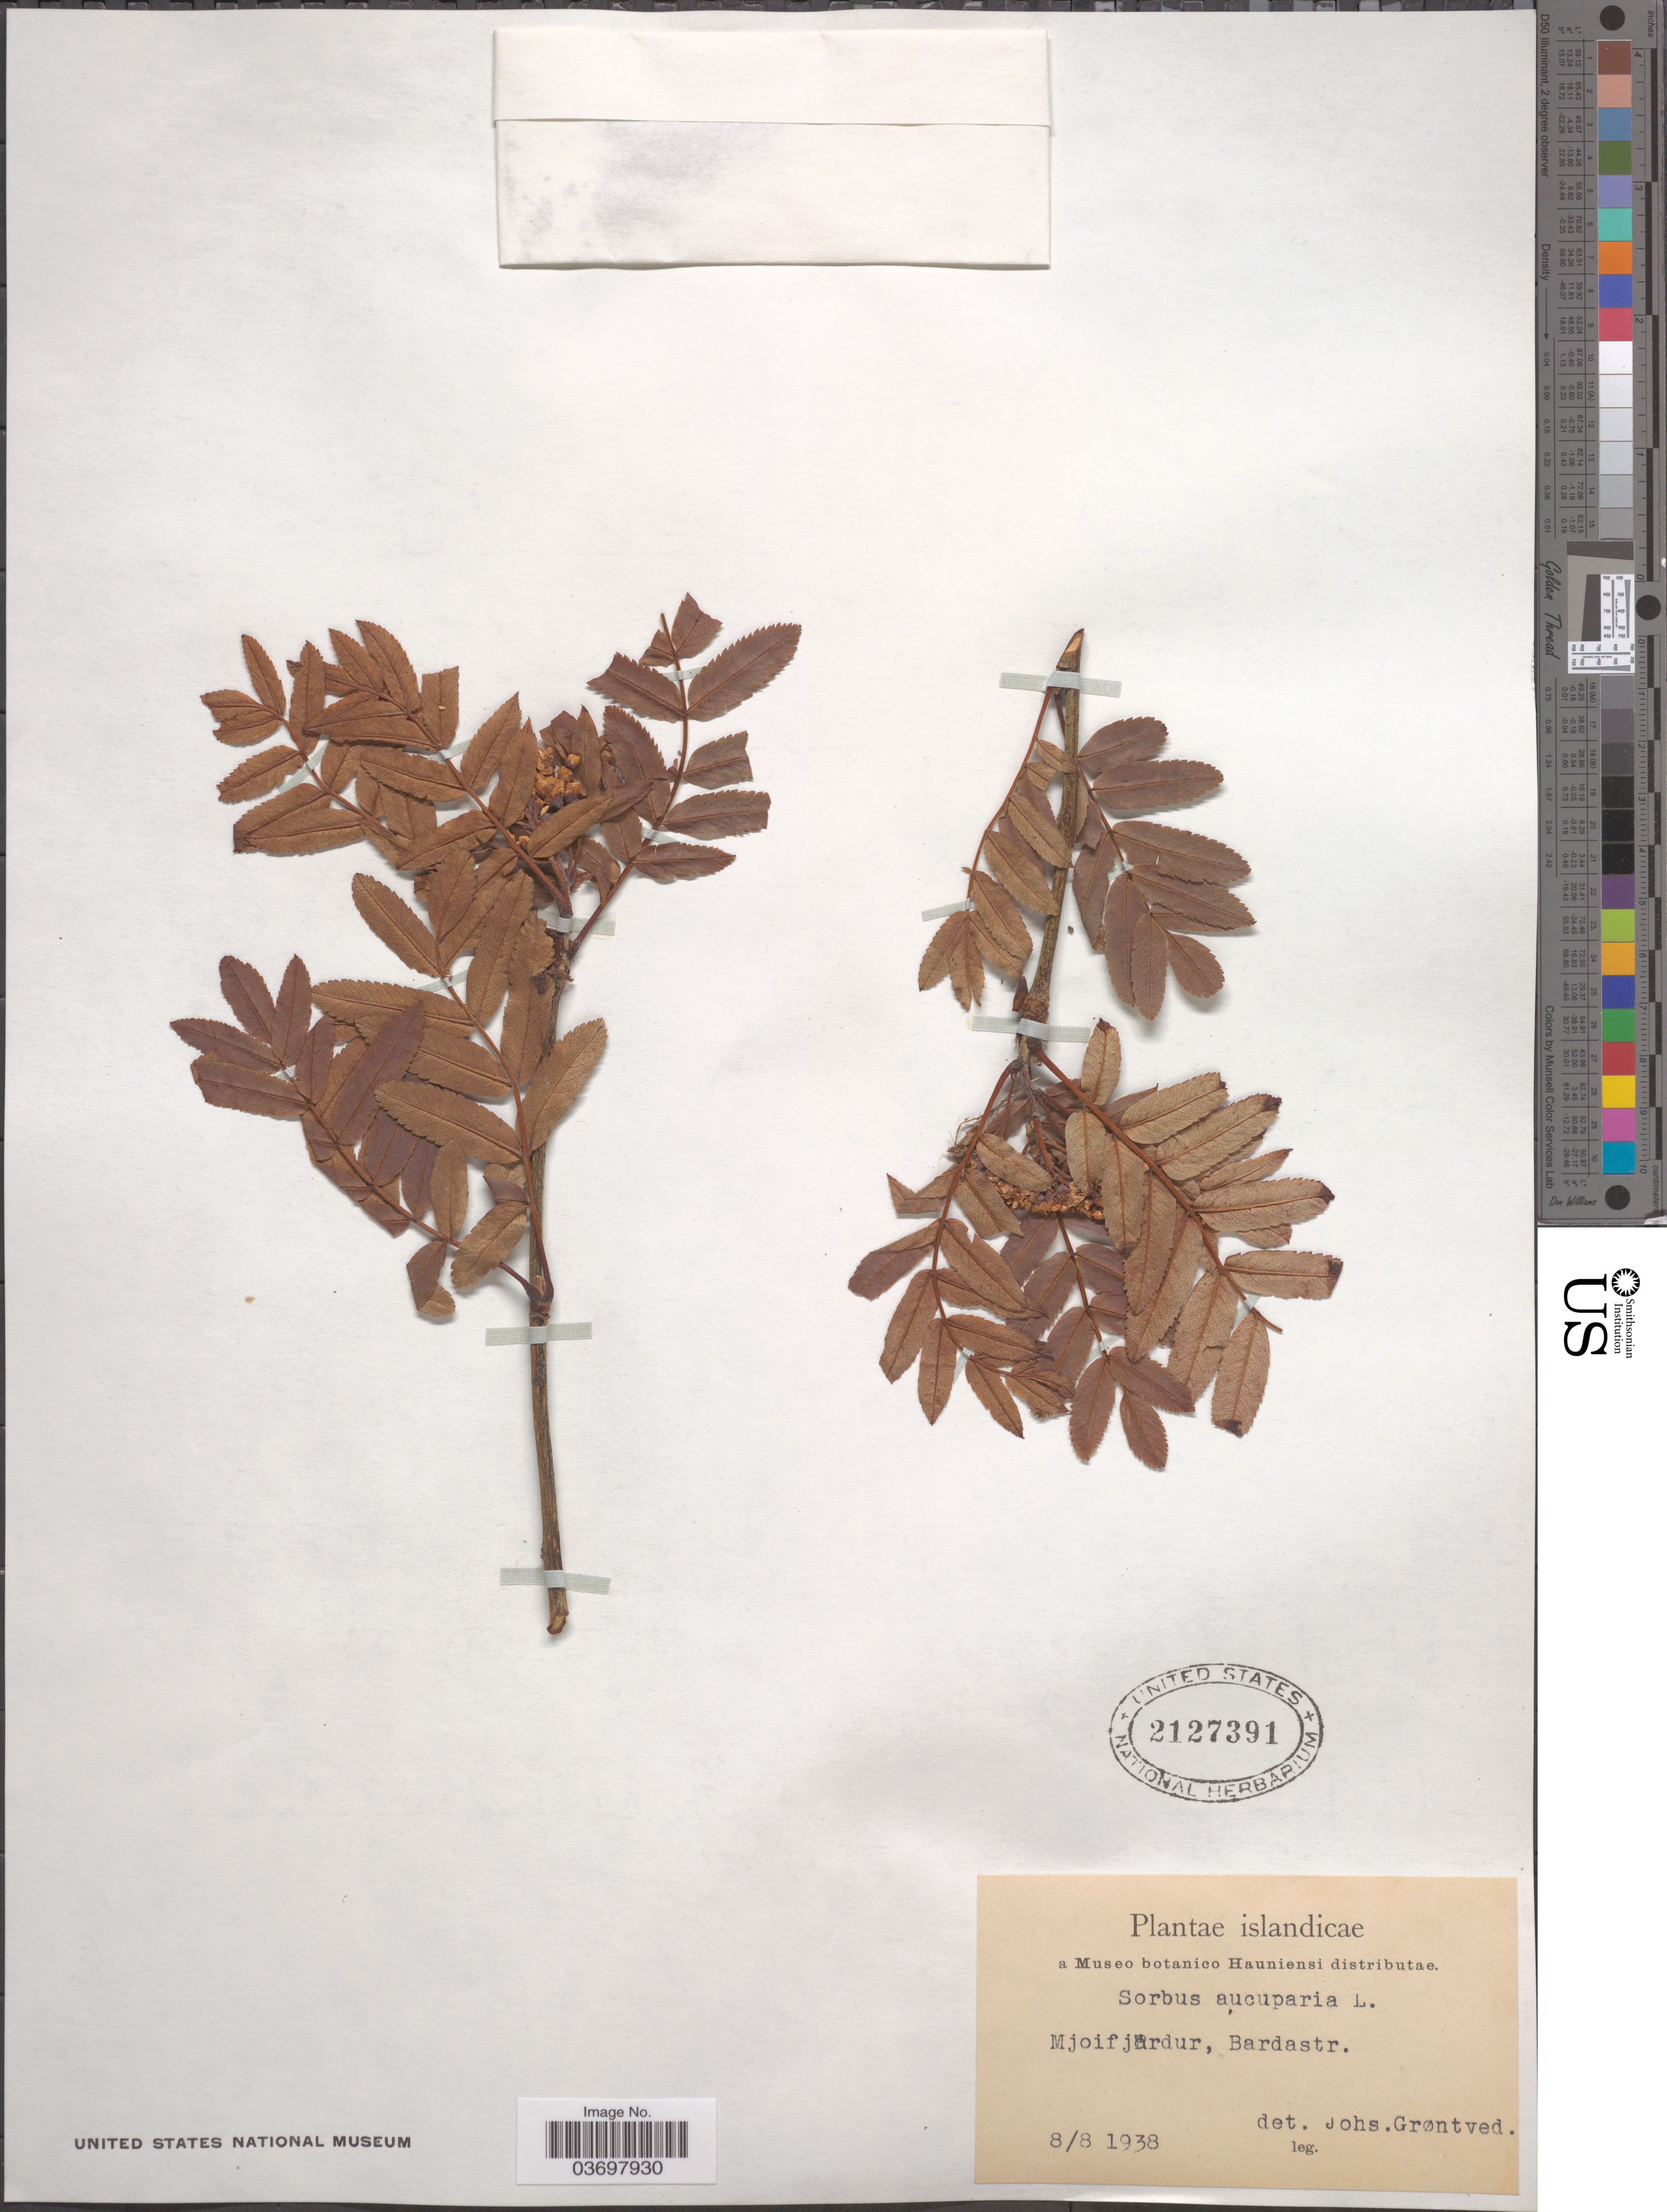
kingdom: Plantae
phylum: Tracheophyta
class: Magnoliopsida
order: Rosales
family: Rosaceae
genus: Sorbus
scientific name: Sorbus aucuparia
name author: L.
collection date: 1938-08-08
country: Iceland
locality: Islandicae. Mjoifj [illegible text]rdur, Bardastr.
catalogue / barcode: US 2127391